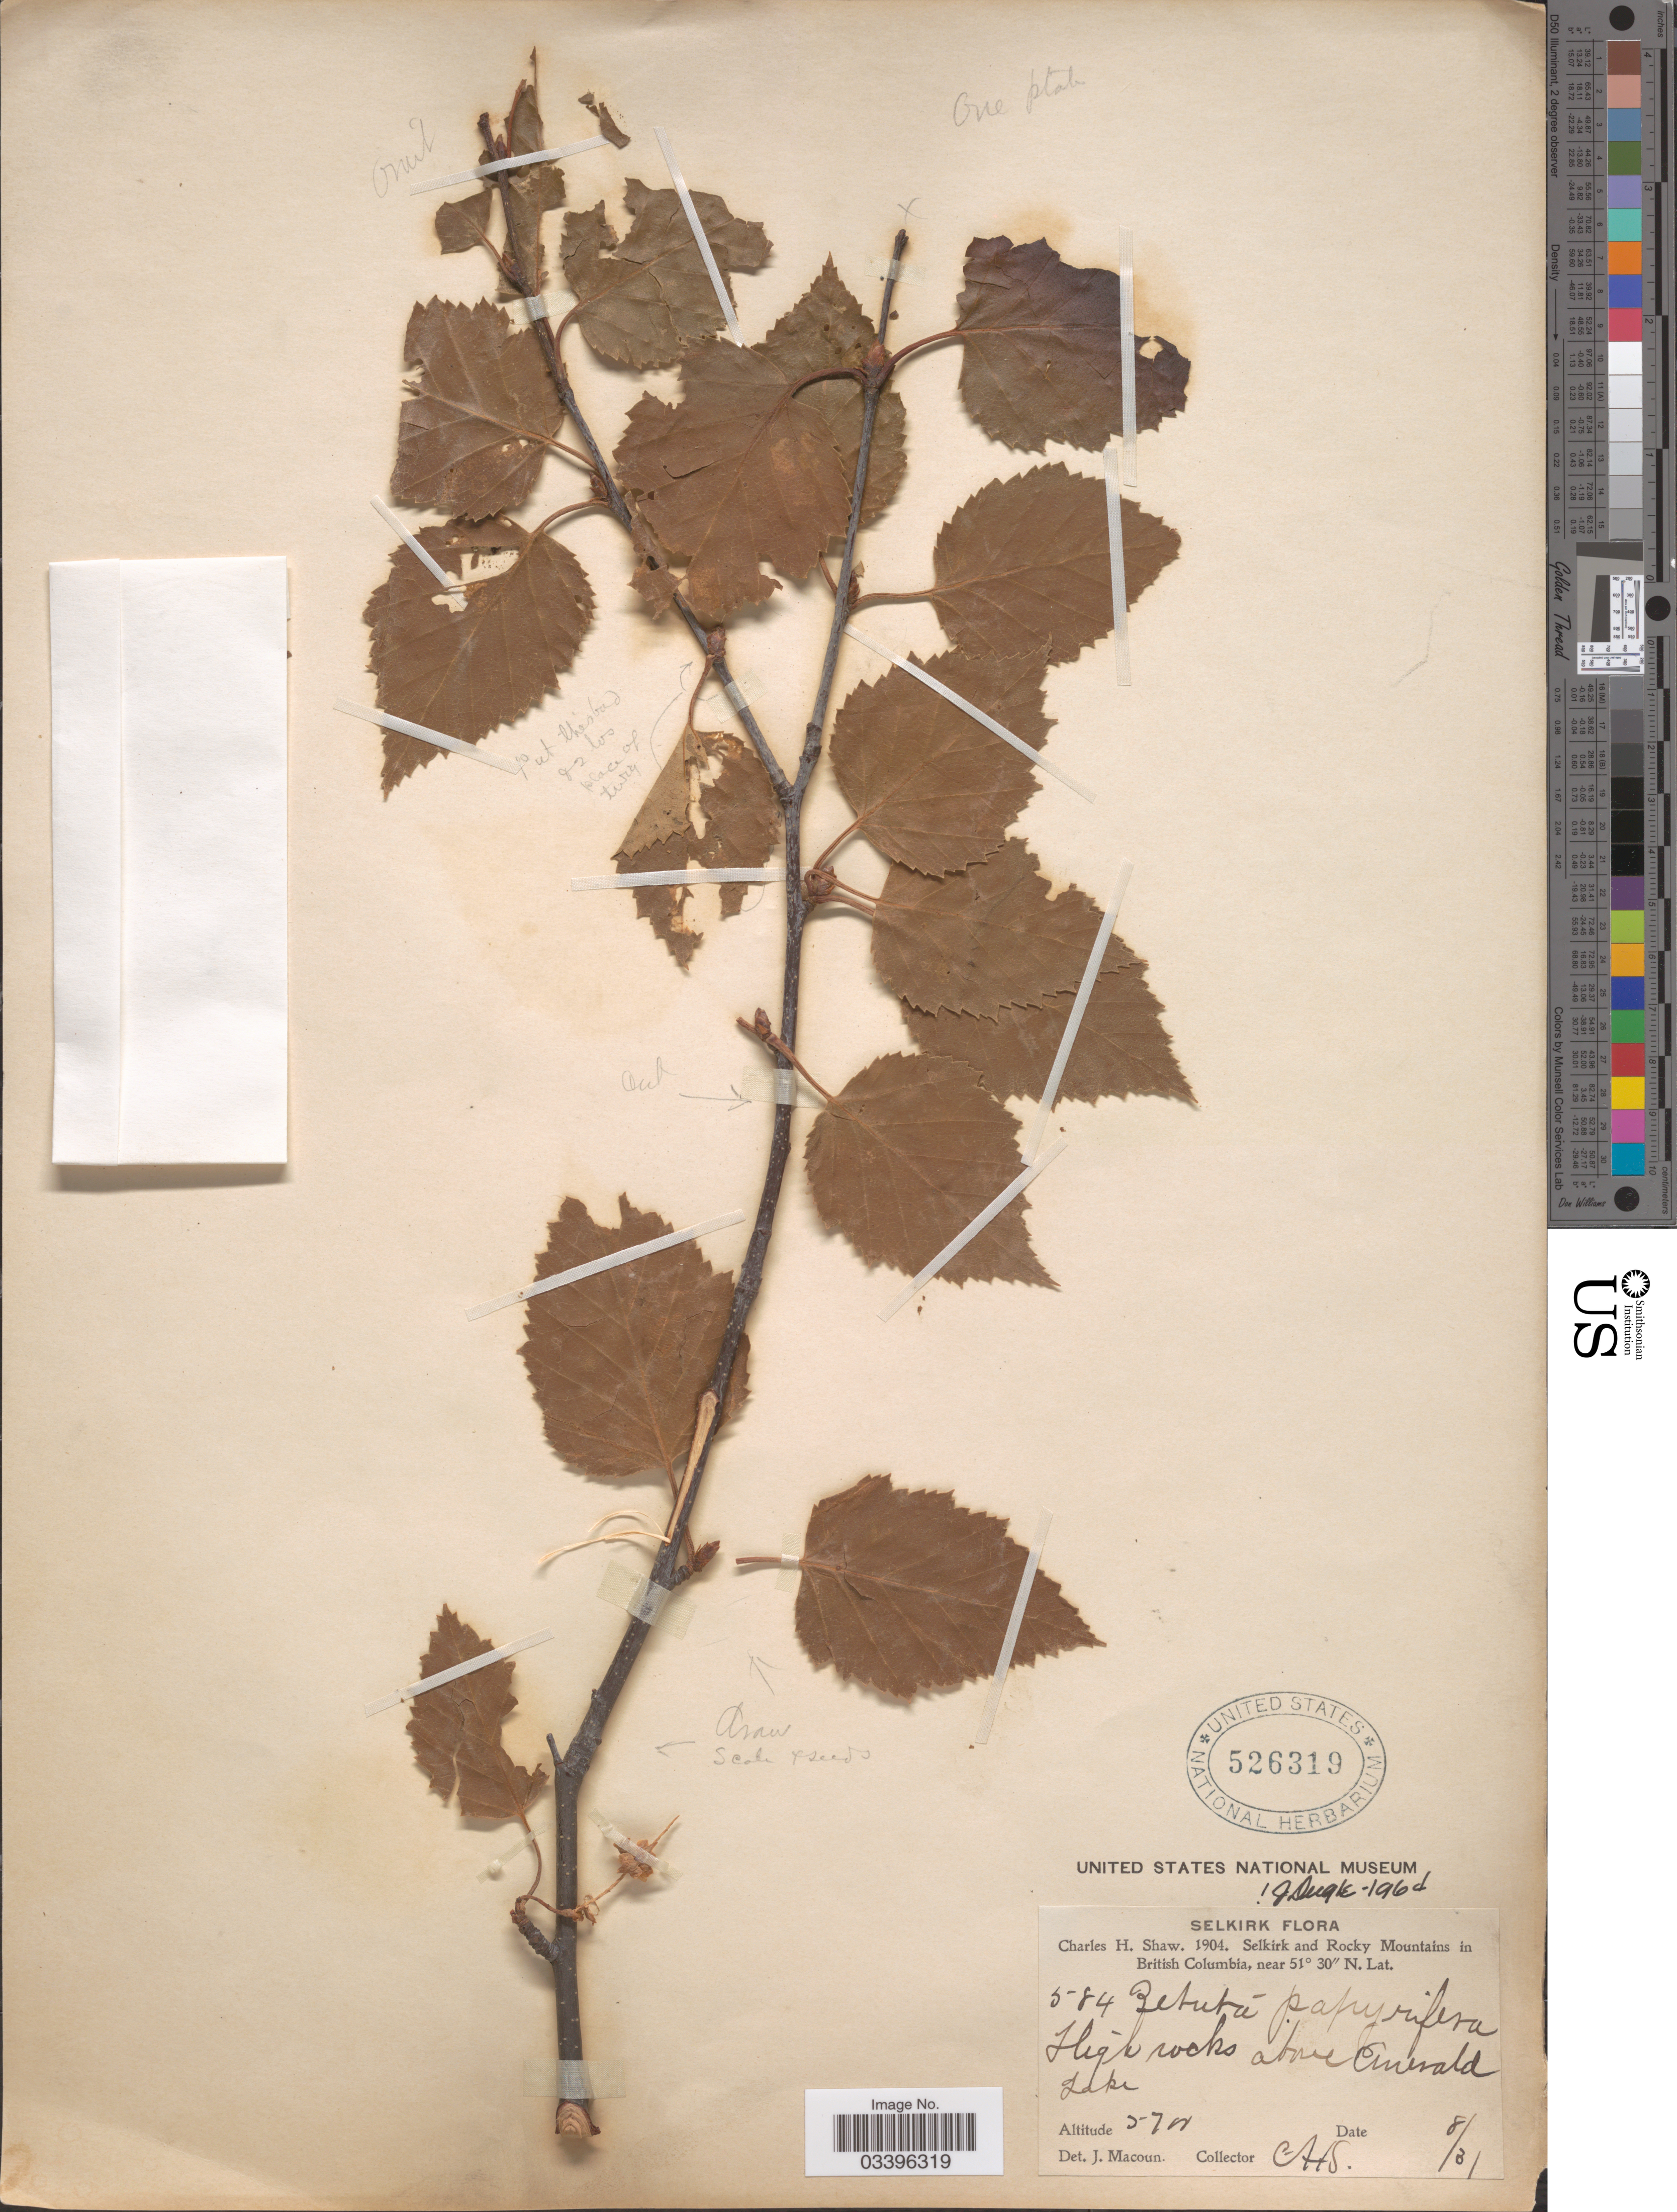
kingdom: Plantae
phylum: Tracheophyta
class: Magnoliopsida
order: Fagales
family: Betulaceae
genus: Betula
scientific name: Betula papyrifera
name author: Marshall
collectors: C. H. Shaw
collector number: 584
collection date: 1904-08-31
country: Canada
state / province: British Columbia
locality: Selkirk. Selkirk and Rocky Mountains. High rocks above Emerald Lake.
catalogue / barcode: US 526319